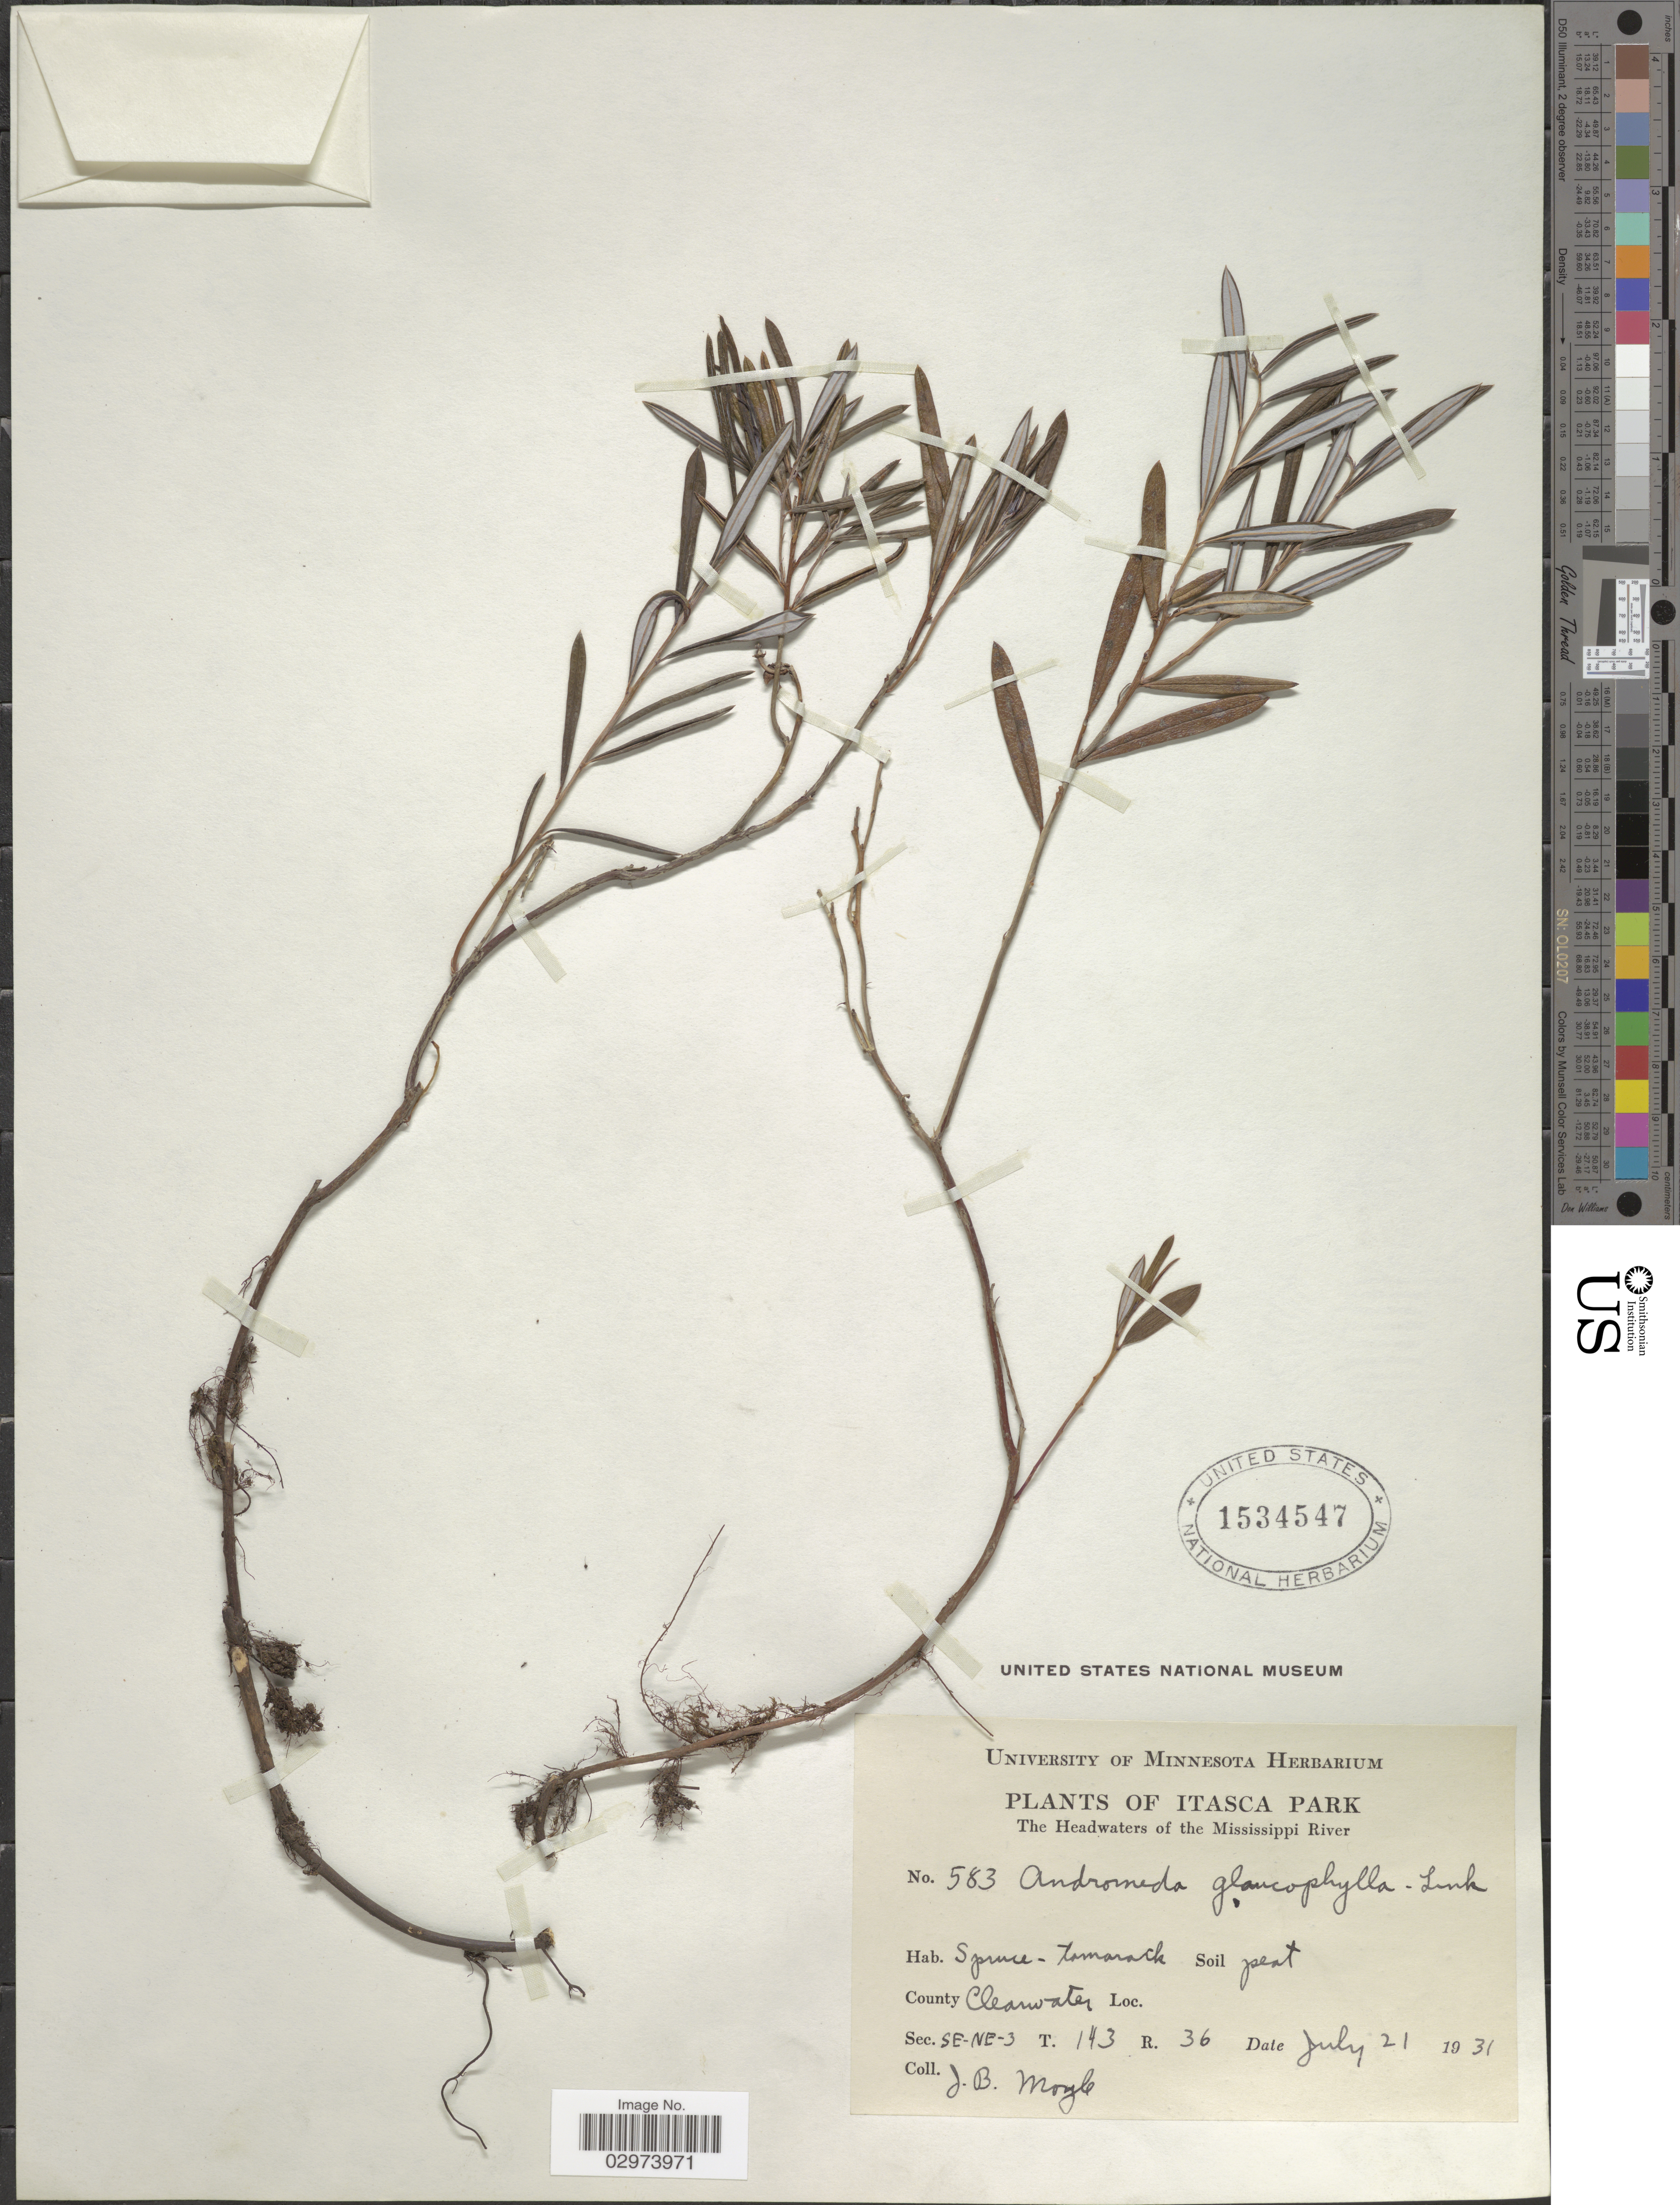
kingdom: Plantae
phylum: Tracheophyta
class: Magnoliopsida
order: Ericales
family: Ericaceae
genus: Andromeda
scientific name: Andromeda polifolia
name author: L.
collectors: J. Moyle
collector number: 583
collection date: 1931-07-21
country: United States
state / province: Minnesota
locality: Itasca Park. The Headwaters of the Mississippi River. County Clearwater. Sec. SE-NE-3. T. 143. R. 36.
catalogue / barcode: US 1534547